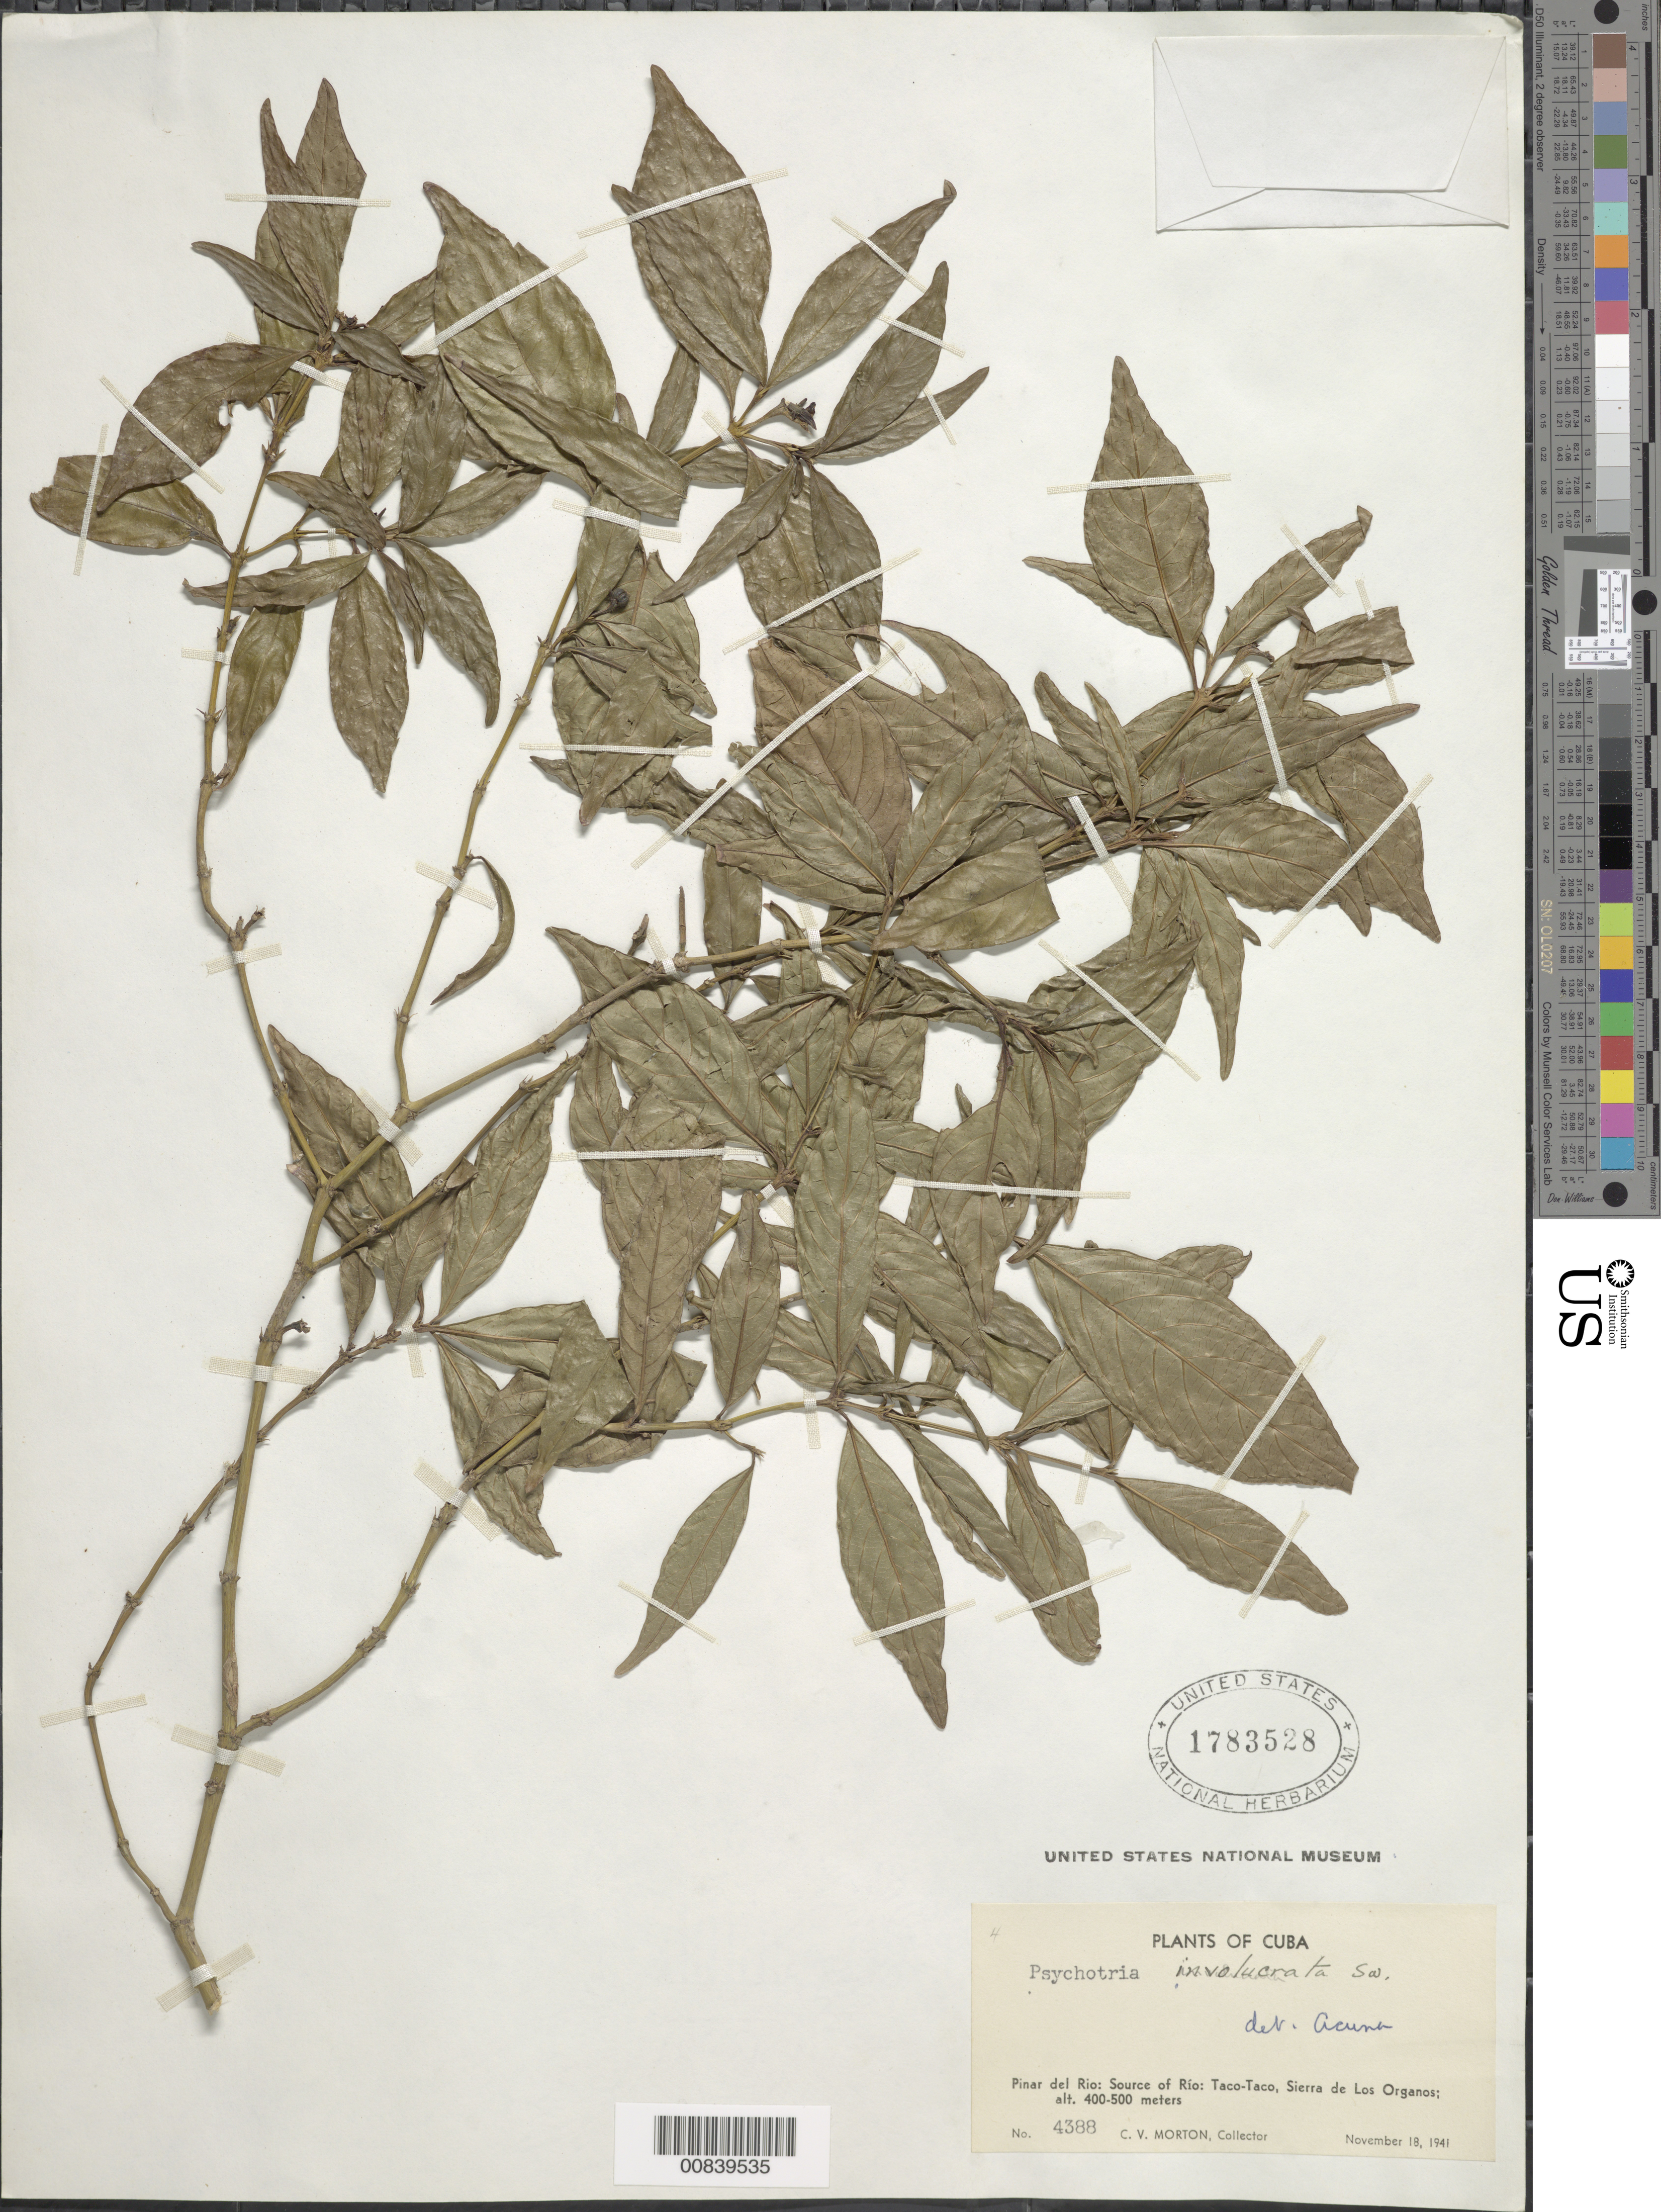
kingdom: Plantae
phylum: Tracheophyta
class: Magnoliopsida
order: Gentianales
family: Rubiaceae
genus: Psychotria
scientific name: Psychotria officinalis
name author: (Aubl.) Raeusch.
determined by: Acuña, J. B.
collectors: C. V. Morton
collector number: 4388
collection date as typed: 18 Nov 1941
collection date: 1941-11-18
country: Cuba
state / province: Pinar del Río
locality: Source of Rio: Taco-Taco, Sierra de Los Organos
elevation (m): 400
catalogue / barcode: US 1783528